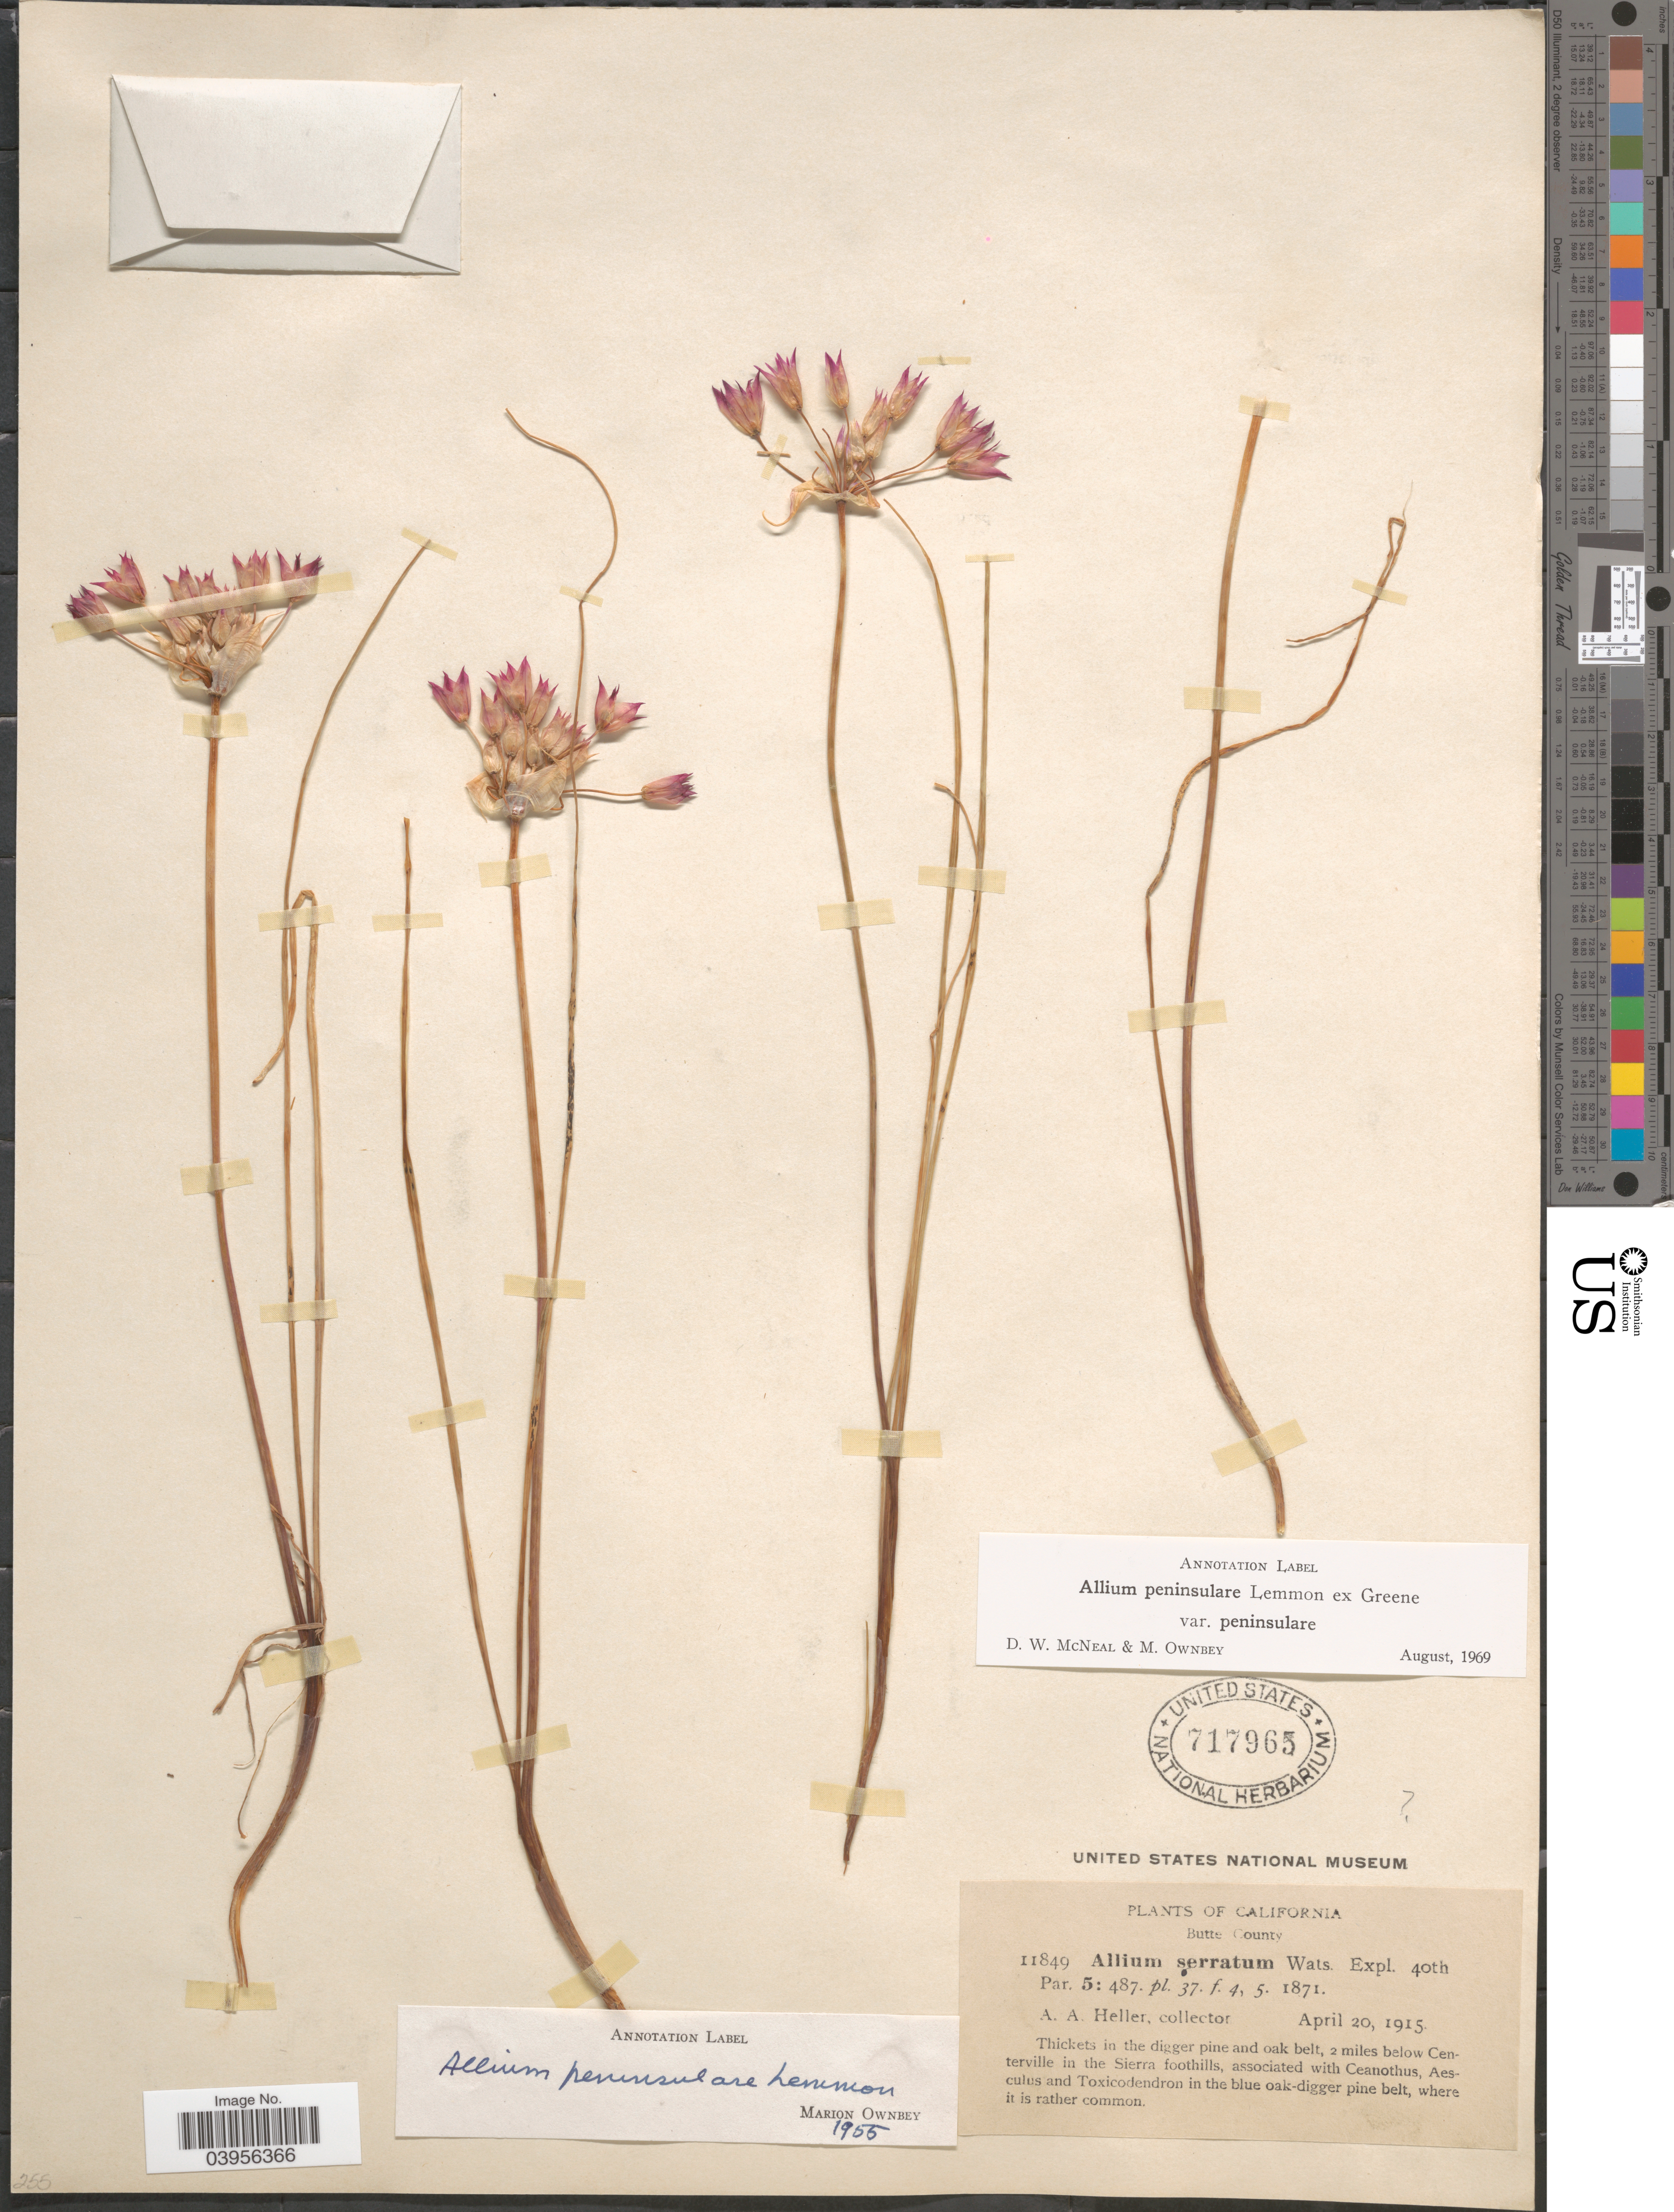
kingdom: Plantae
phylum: Tracheophyta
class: Liliopsida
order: Asparagales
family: Amaryllidaceae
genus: Allium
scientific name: Allium peninsulare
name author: Lemmon ex Greene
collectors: A. A. Heller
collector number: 11849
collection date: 1915-04-20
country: United States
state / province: California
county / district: Butte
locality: Butte County. 2 miles below Centerville in the Sierra foothills.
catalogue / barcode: US 717965